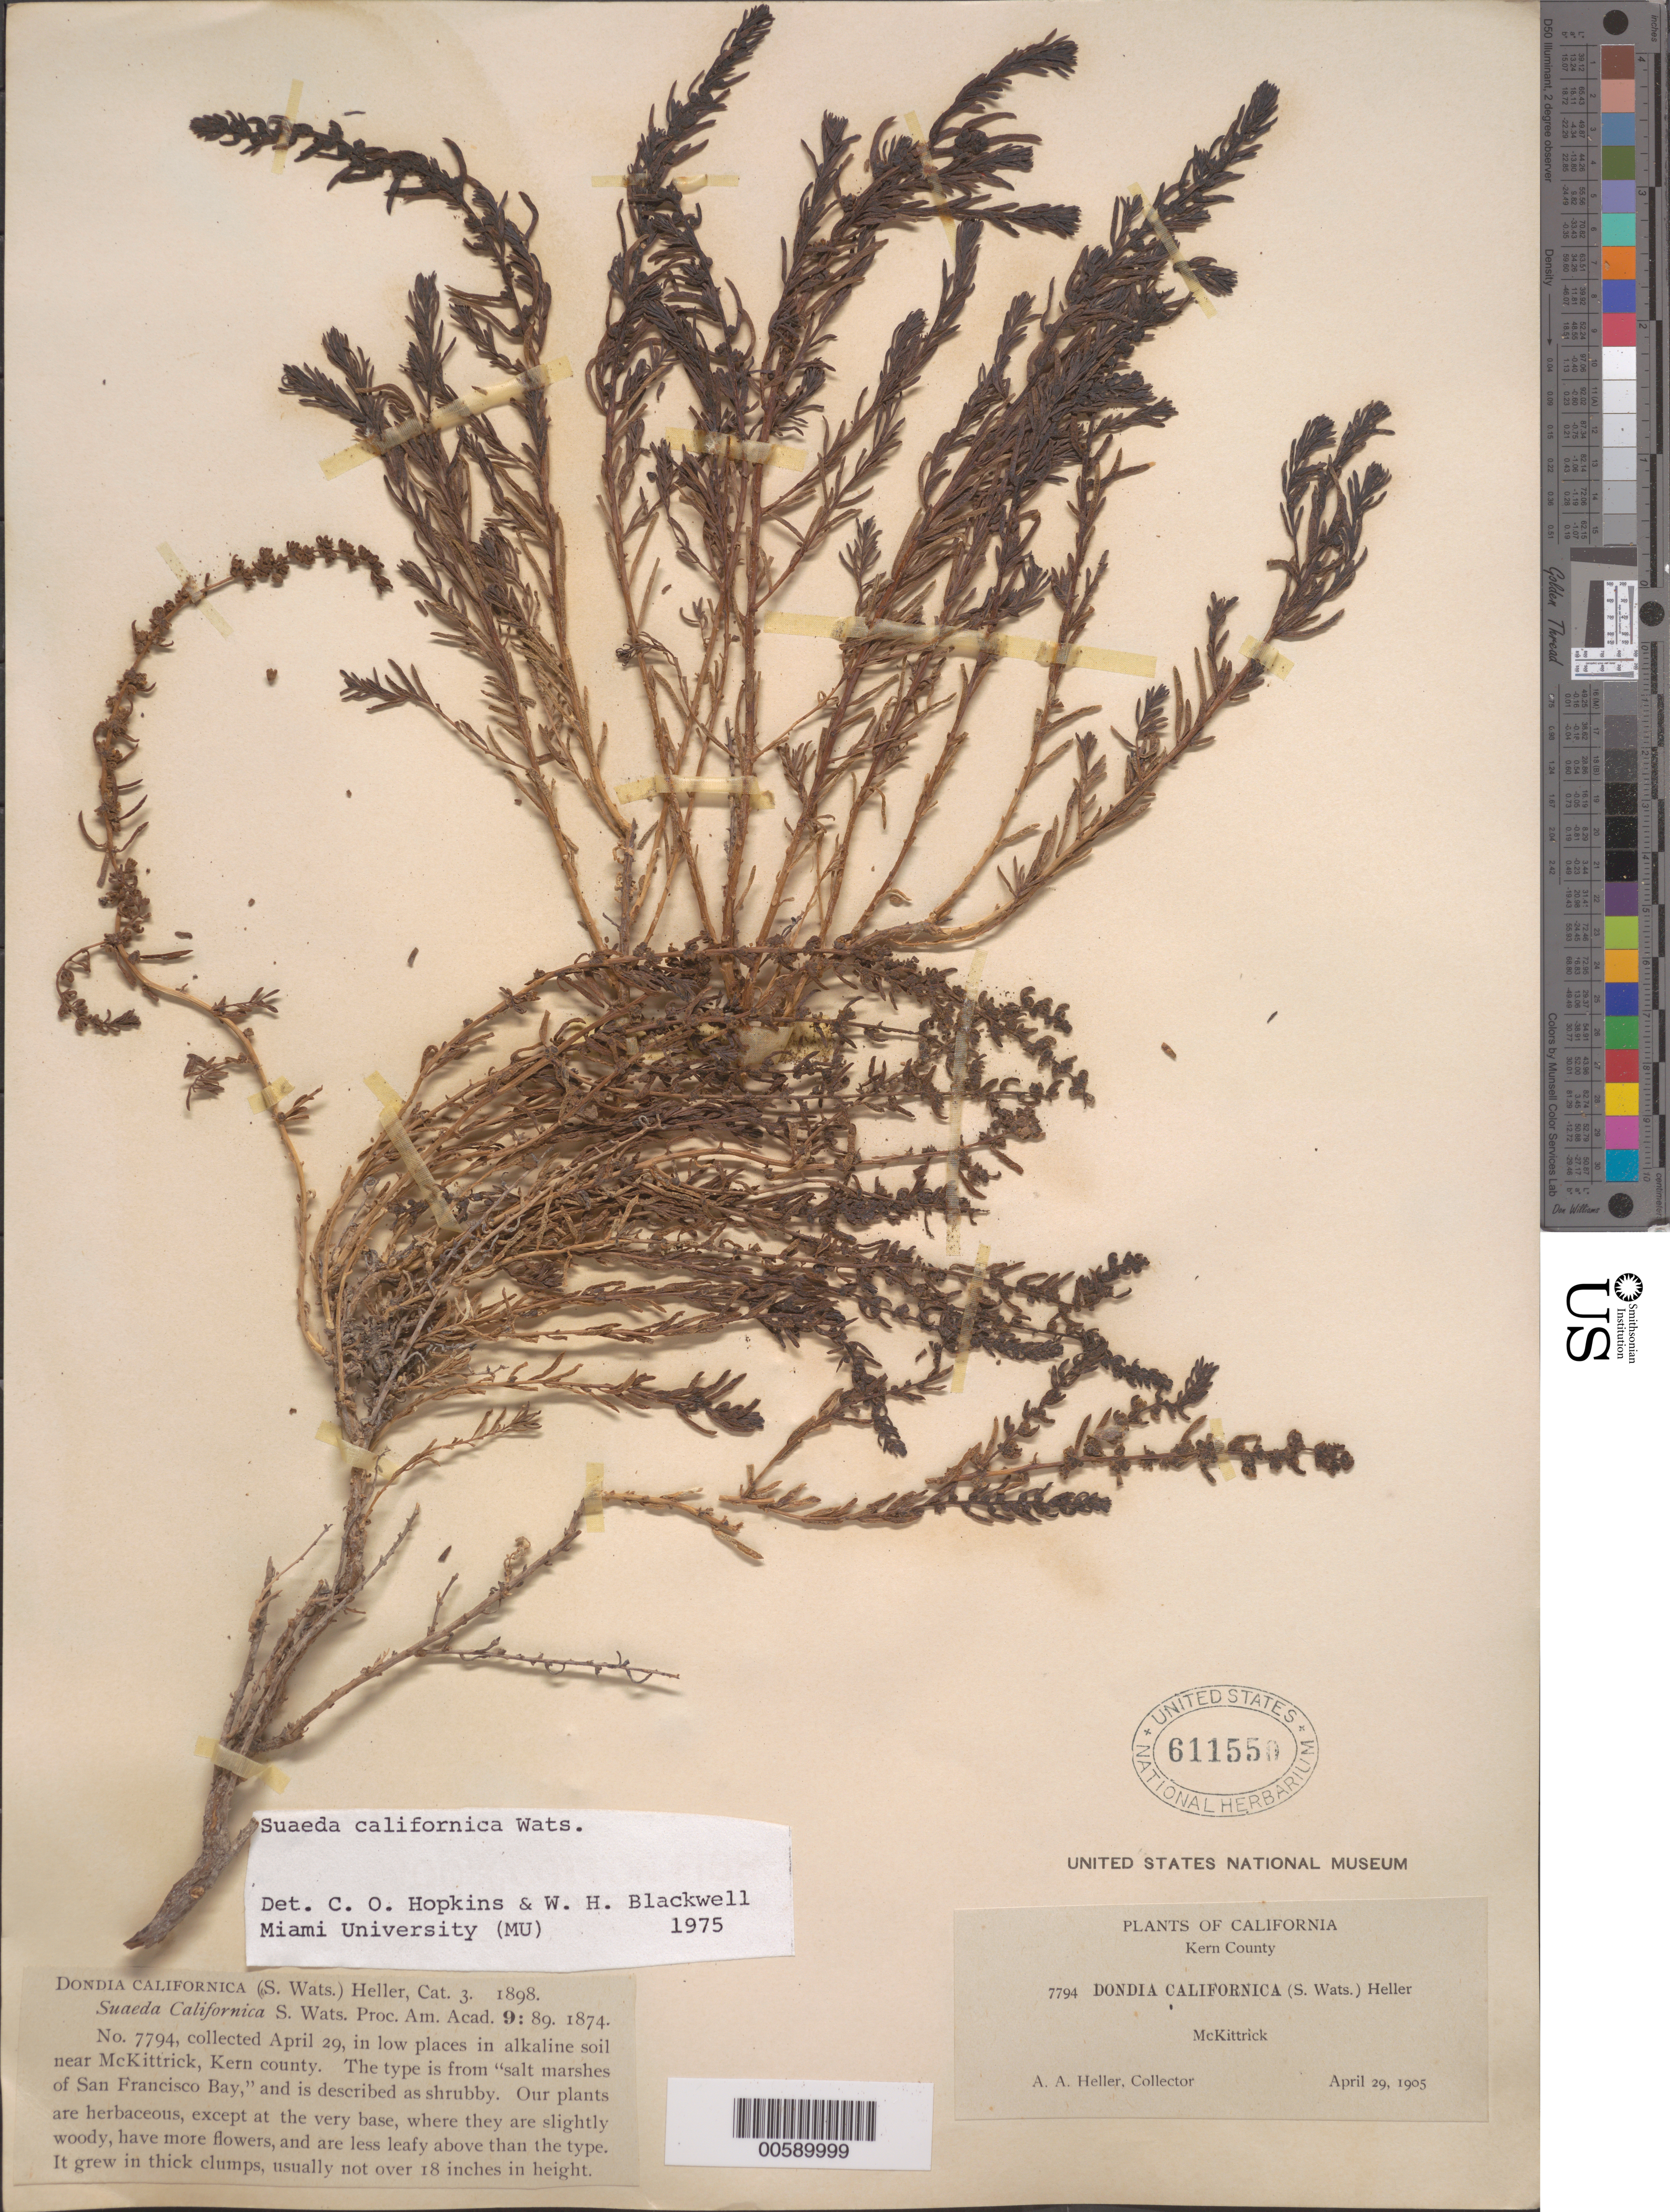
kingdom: Plantae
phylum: Tracheophyta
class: Magnoliopsida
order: Caryophyllales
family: Amaranthaceae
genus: Suaeda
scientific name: Suaeda californica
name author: S. Watson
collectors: A. A. Heller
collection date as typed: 29 Apr 1905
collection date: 1905-04-29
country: United States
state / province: California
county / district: Kern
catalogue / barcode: US 611550